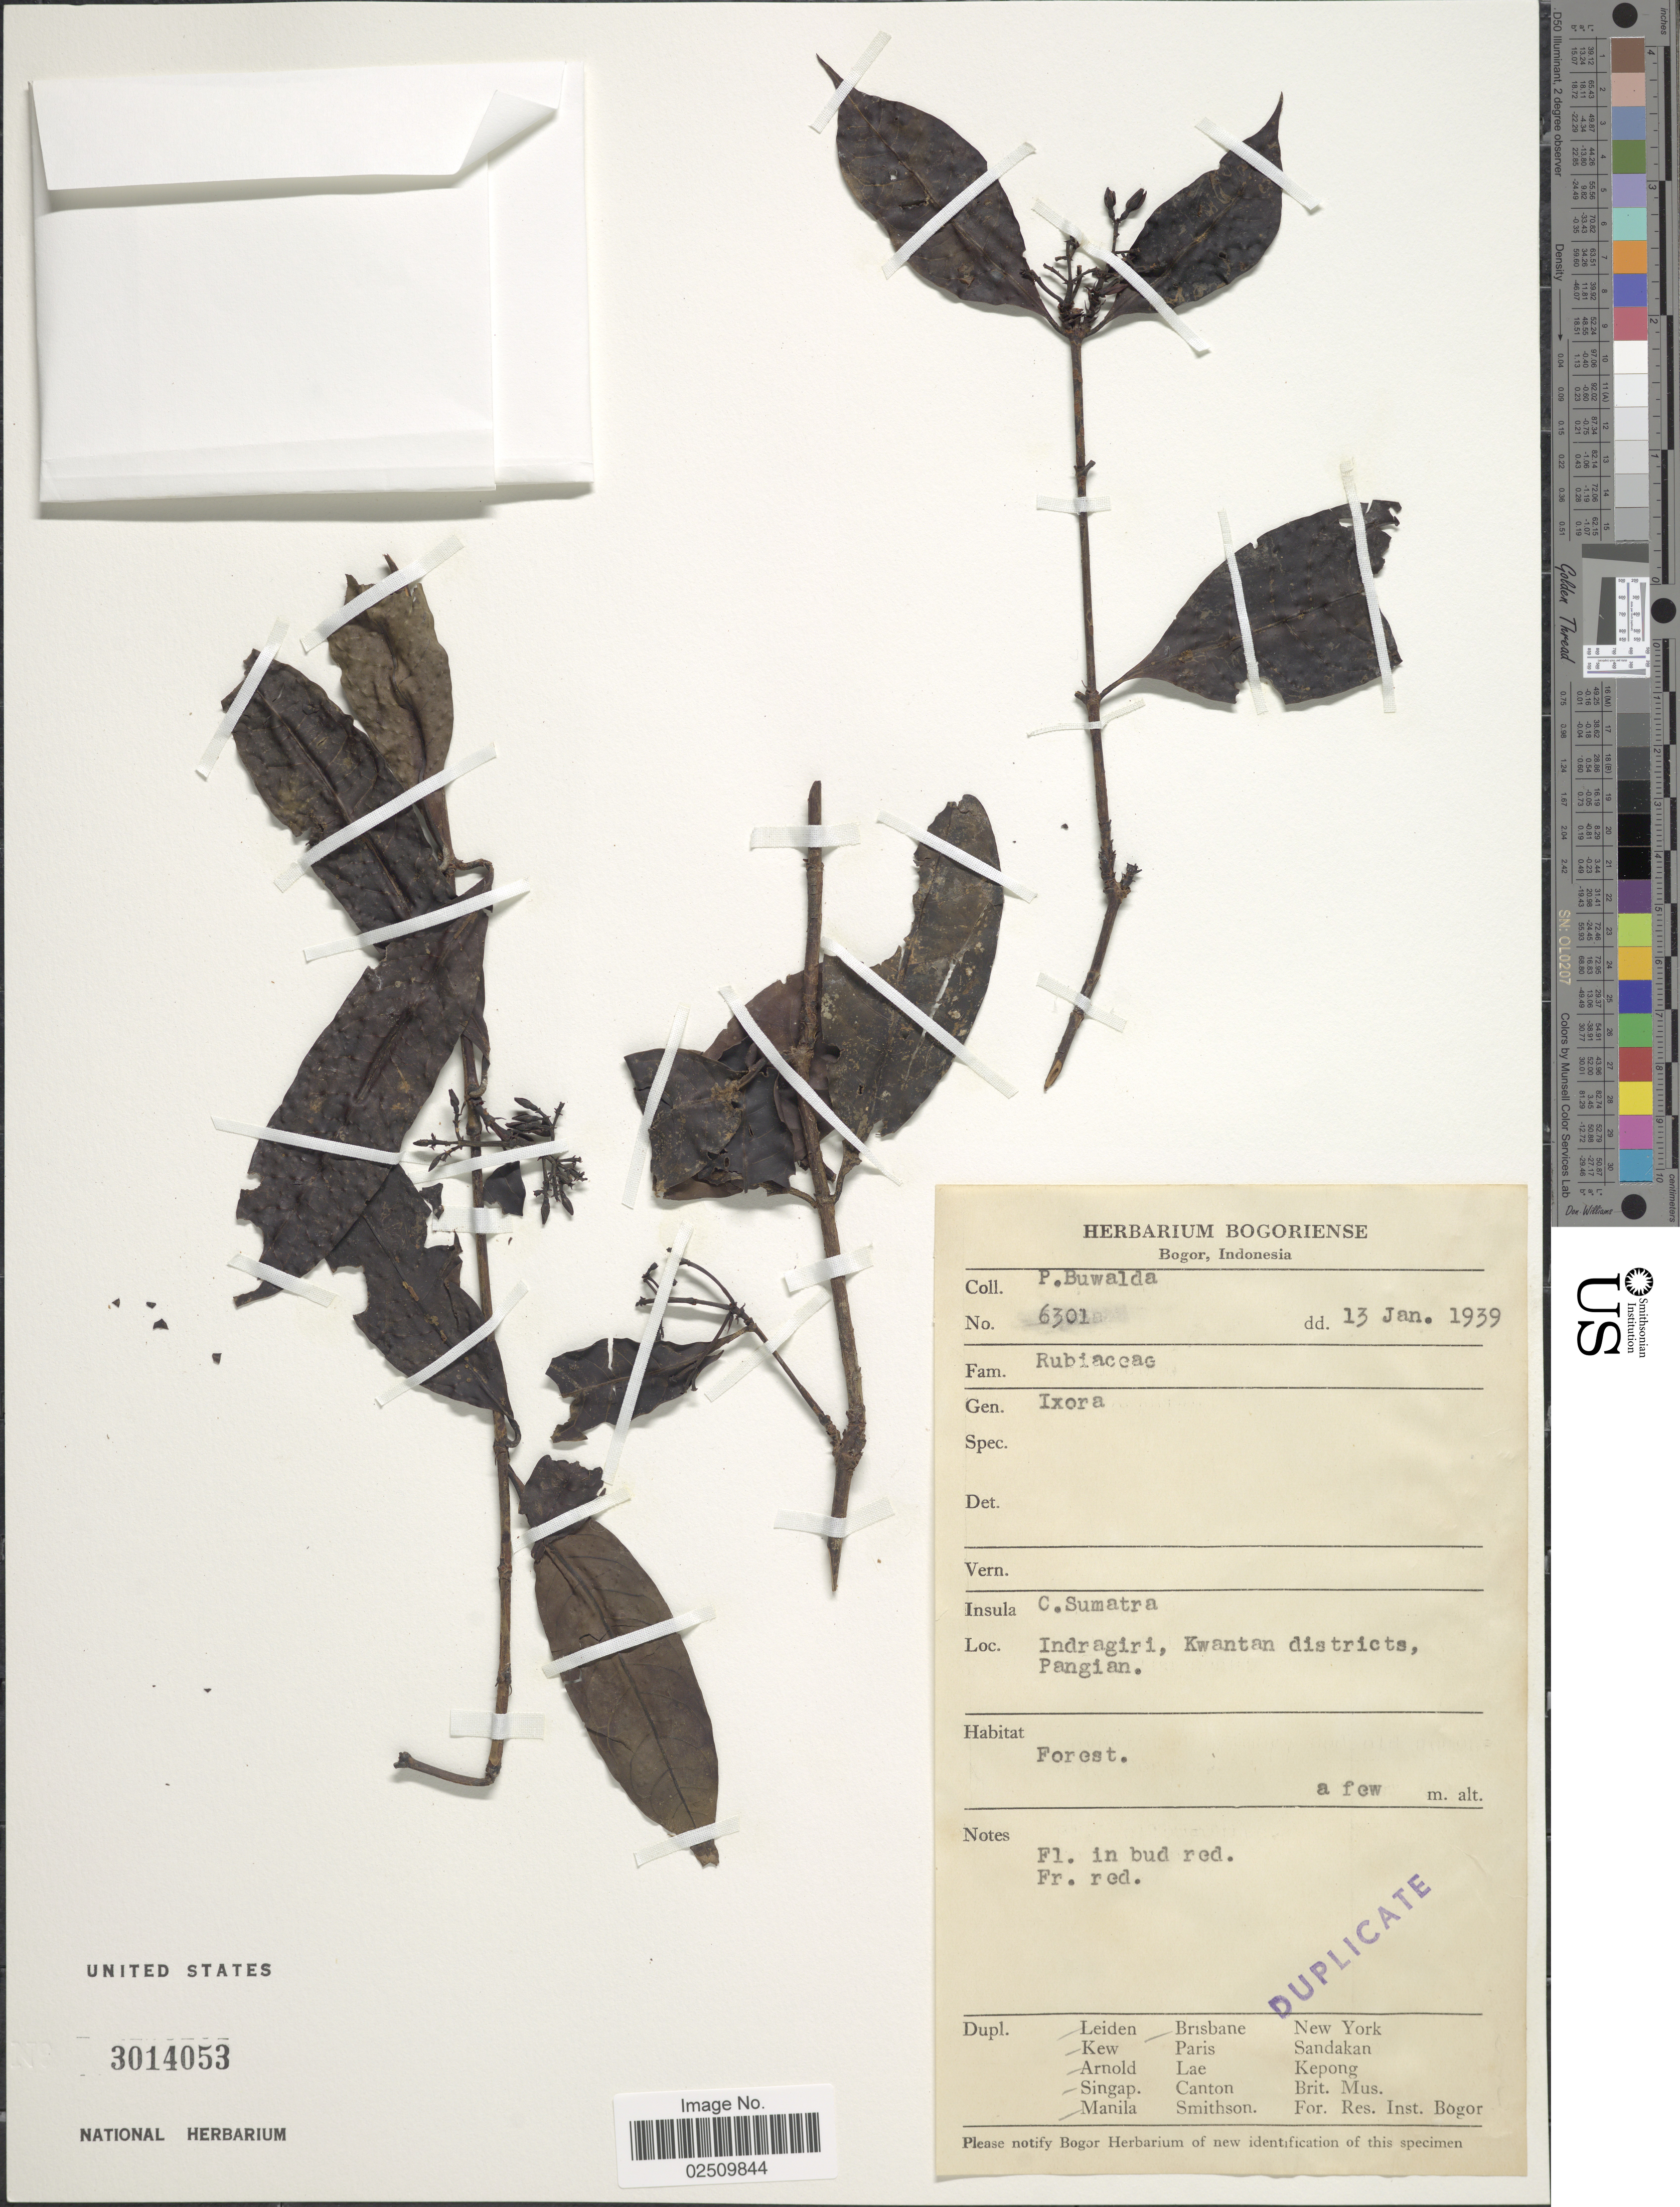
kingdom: Plantae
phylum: Tracheophyta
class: Magnoliopsida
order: Gentianales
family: Rubiaceae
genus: Ixora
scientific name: Ixora sp.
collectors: P. Buwalda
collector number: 6301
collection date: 1939-01-13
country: Indonesia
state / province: Sumatra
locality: Insula: C. Sumatra. Indragiri, Kwantan districts, Pangian.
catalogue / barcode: US 3014053